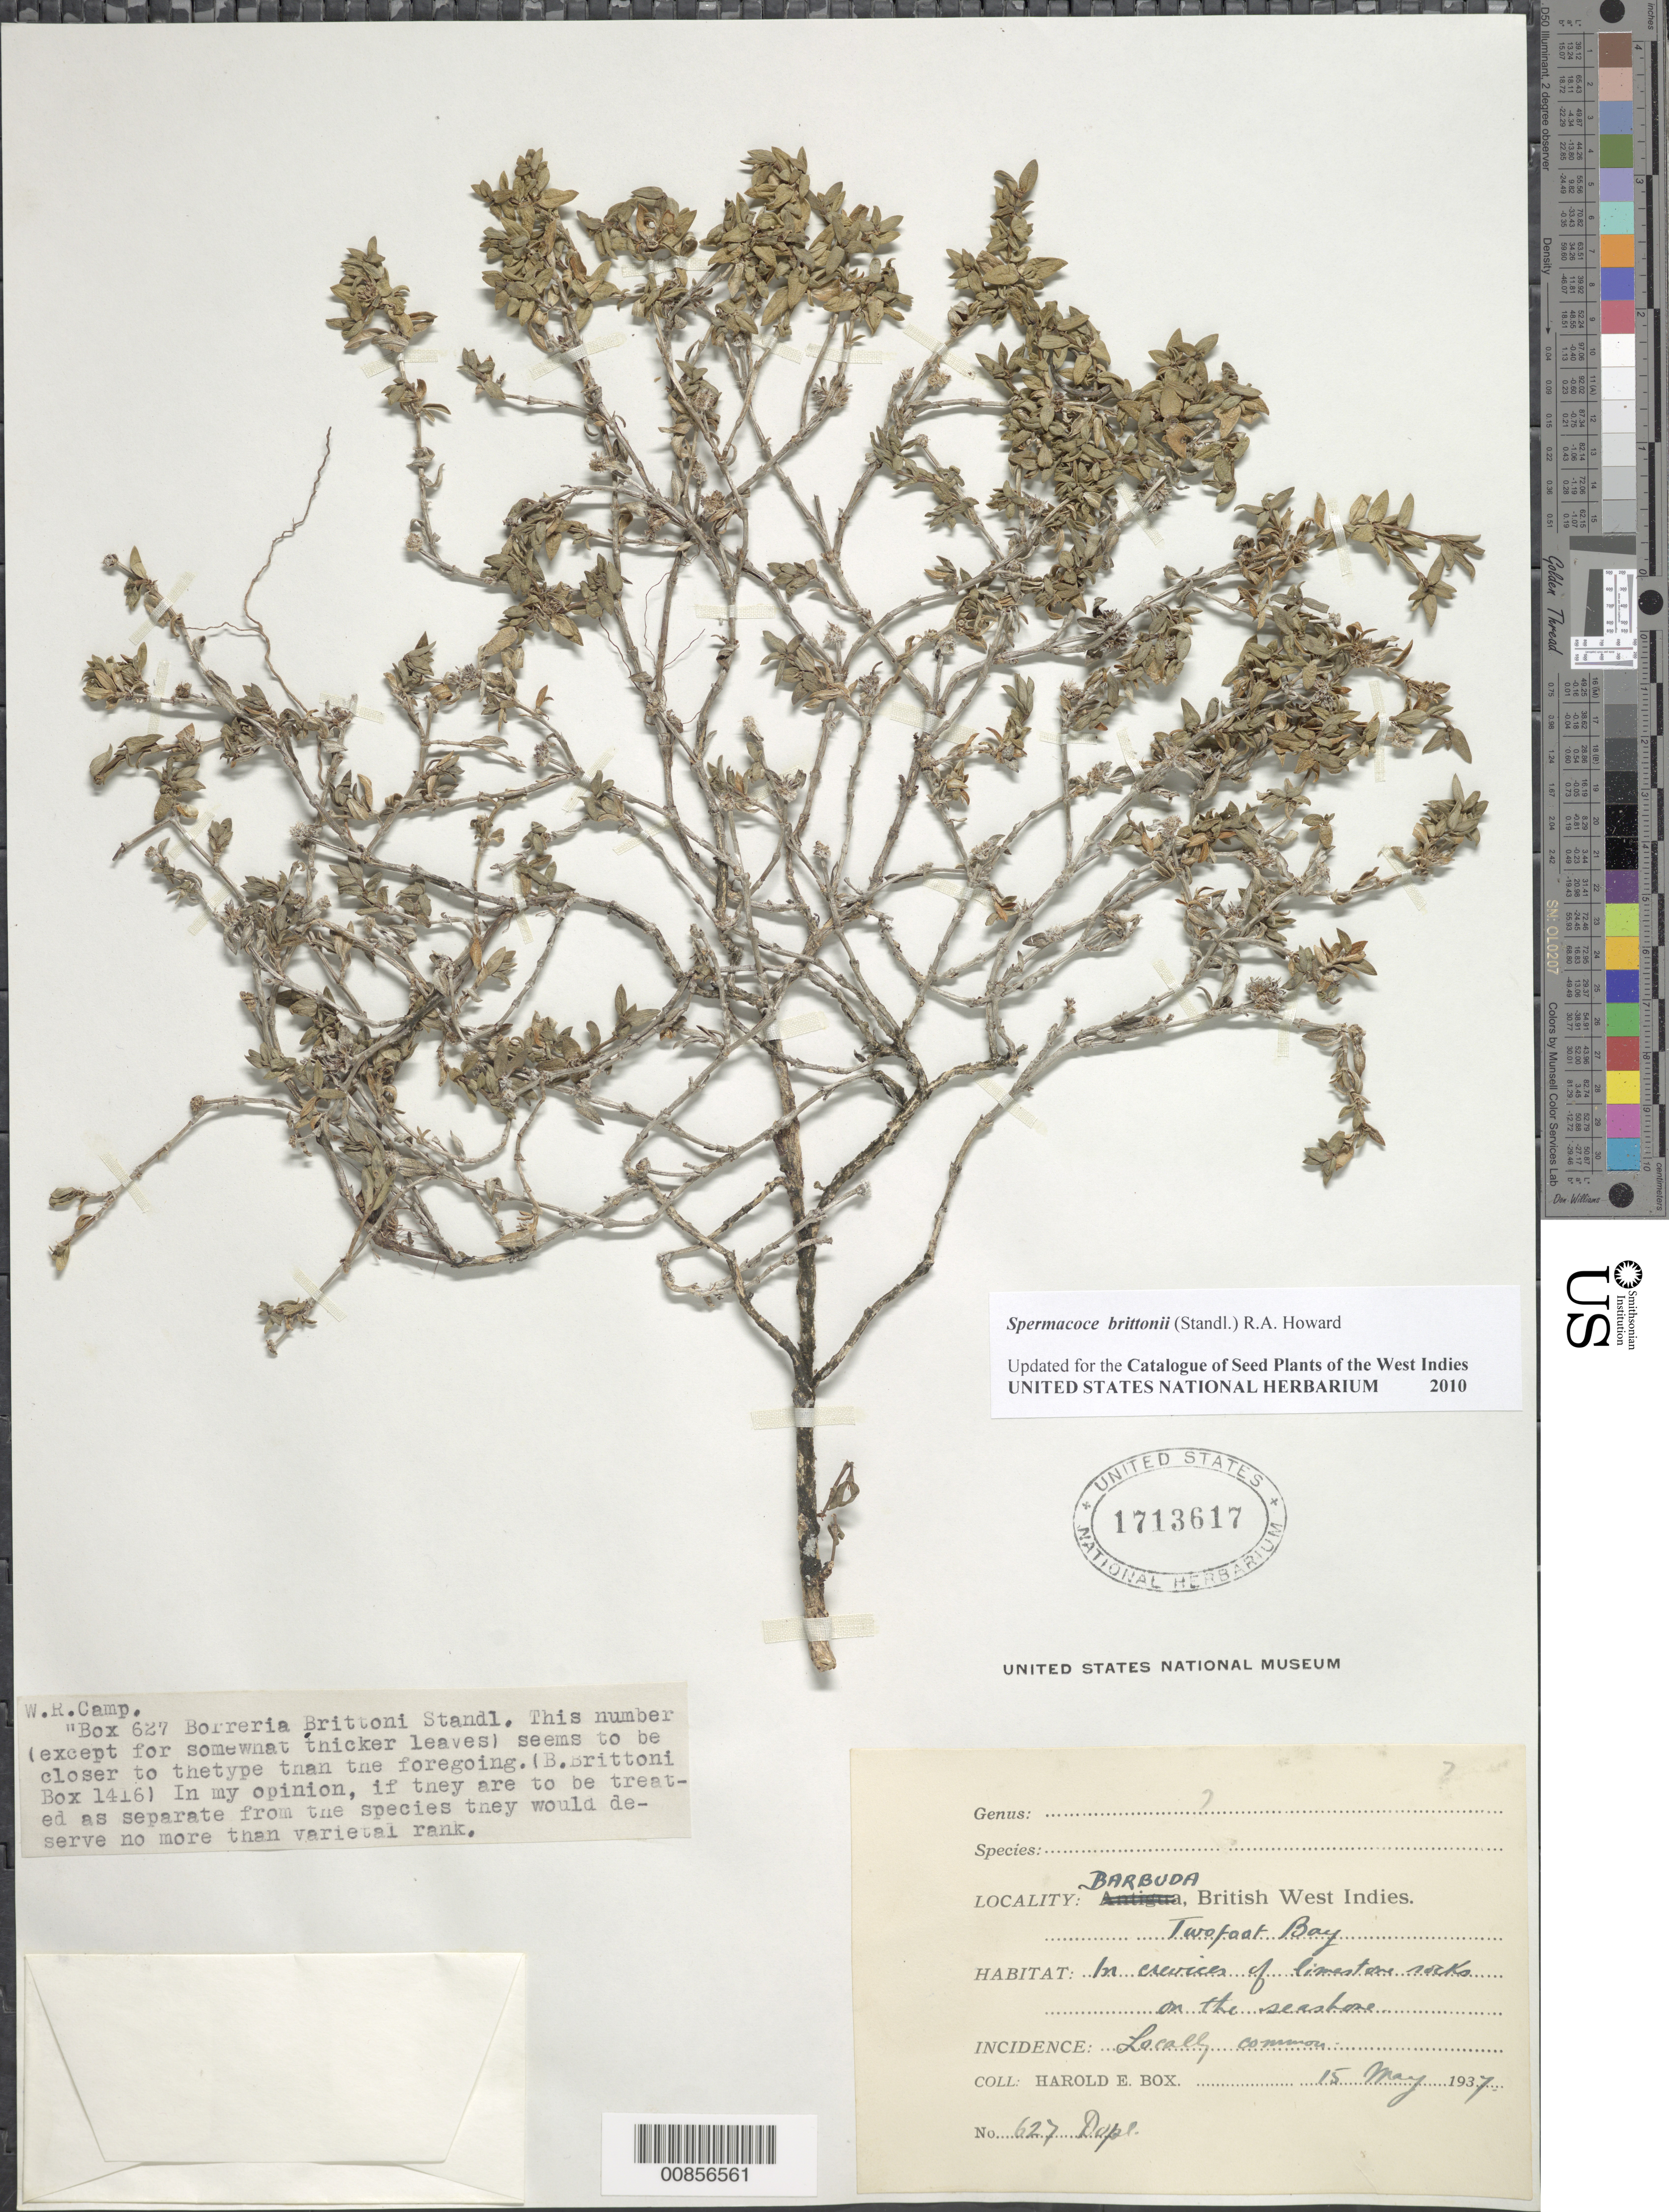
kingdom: Plantae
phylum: Tracheophyta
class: Magnoliopsida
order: Gentianales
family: Rubiaceae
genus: Spermacoce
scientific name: Spermacoce brittonii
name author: (Standl.) R.A. Howard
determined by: Camp, W. R.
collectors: H. E. Box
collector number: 627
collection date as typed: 15 May 1937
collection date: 1937-05-15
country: Antigua and Barbuda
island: Barbuda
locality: Twofoot Bay, on shore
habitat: In crevices of limestone rocks, on seashore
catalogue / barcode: US 1713617